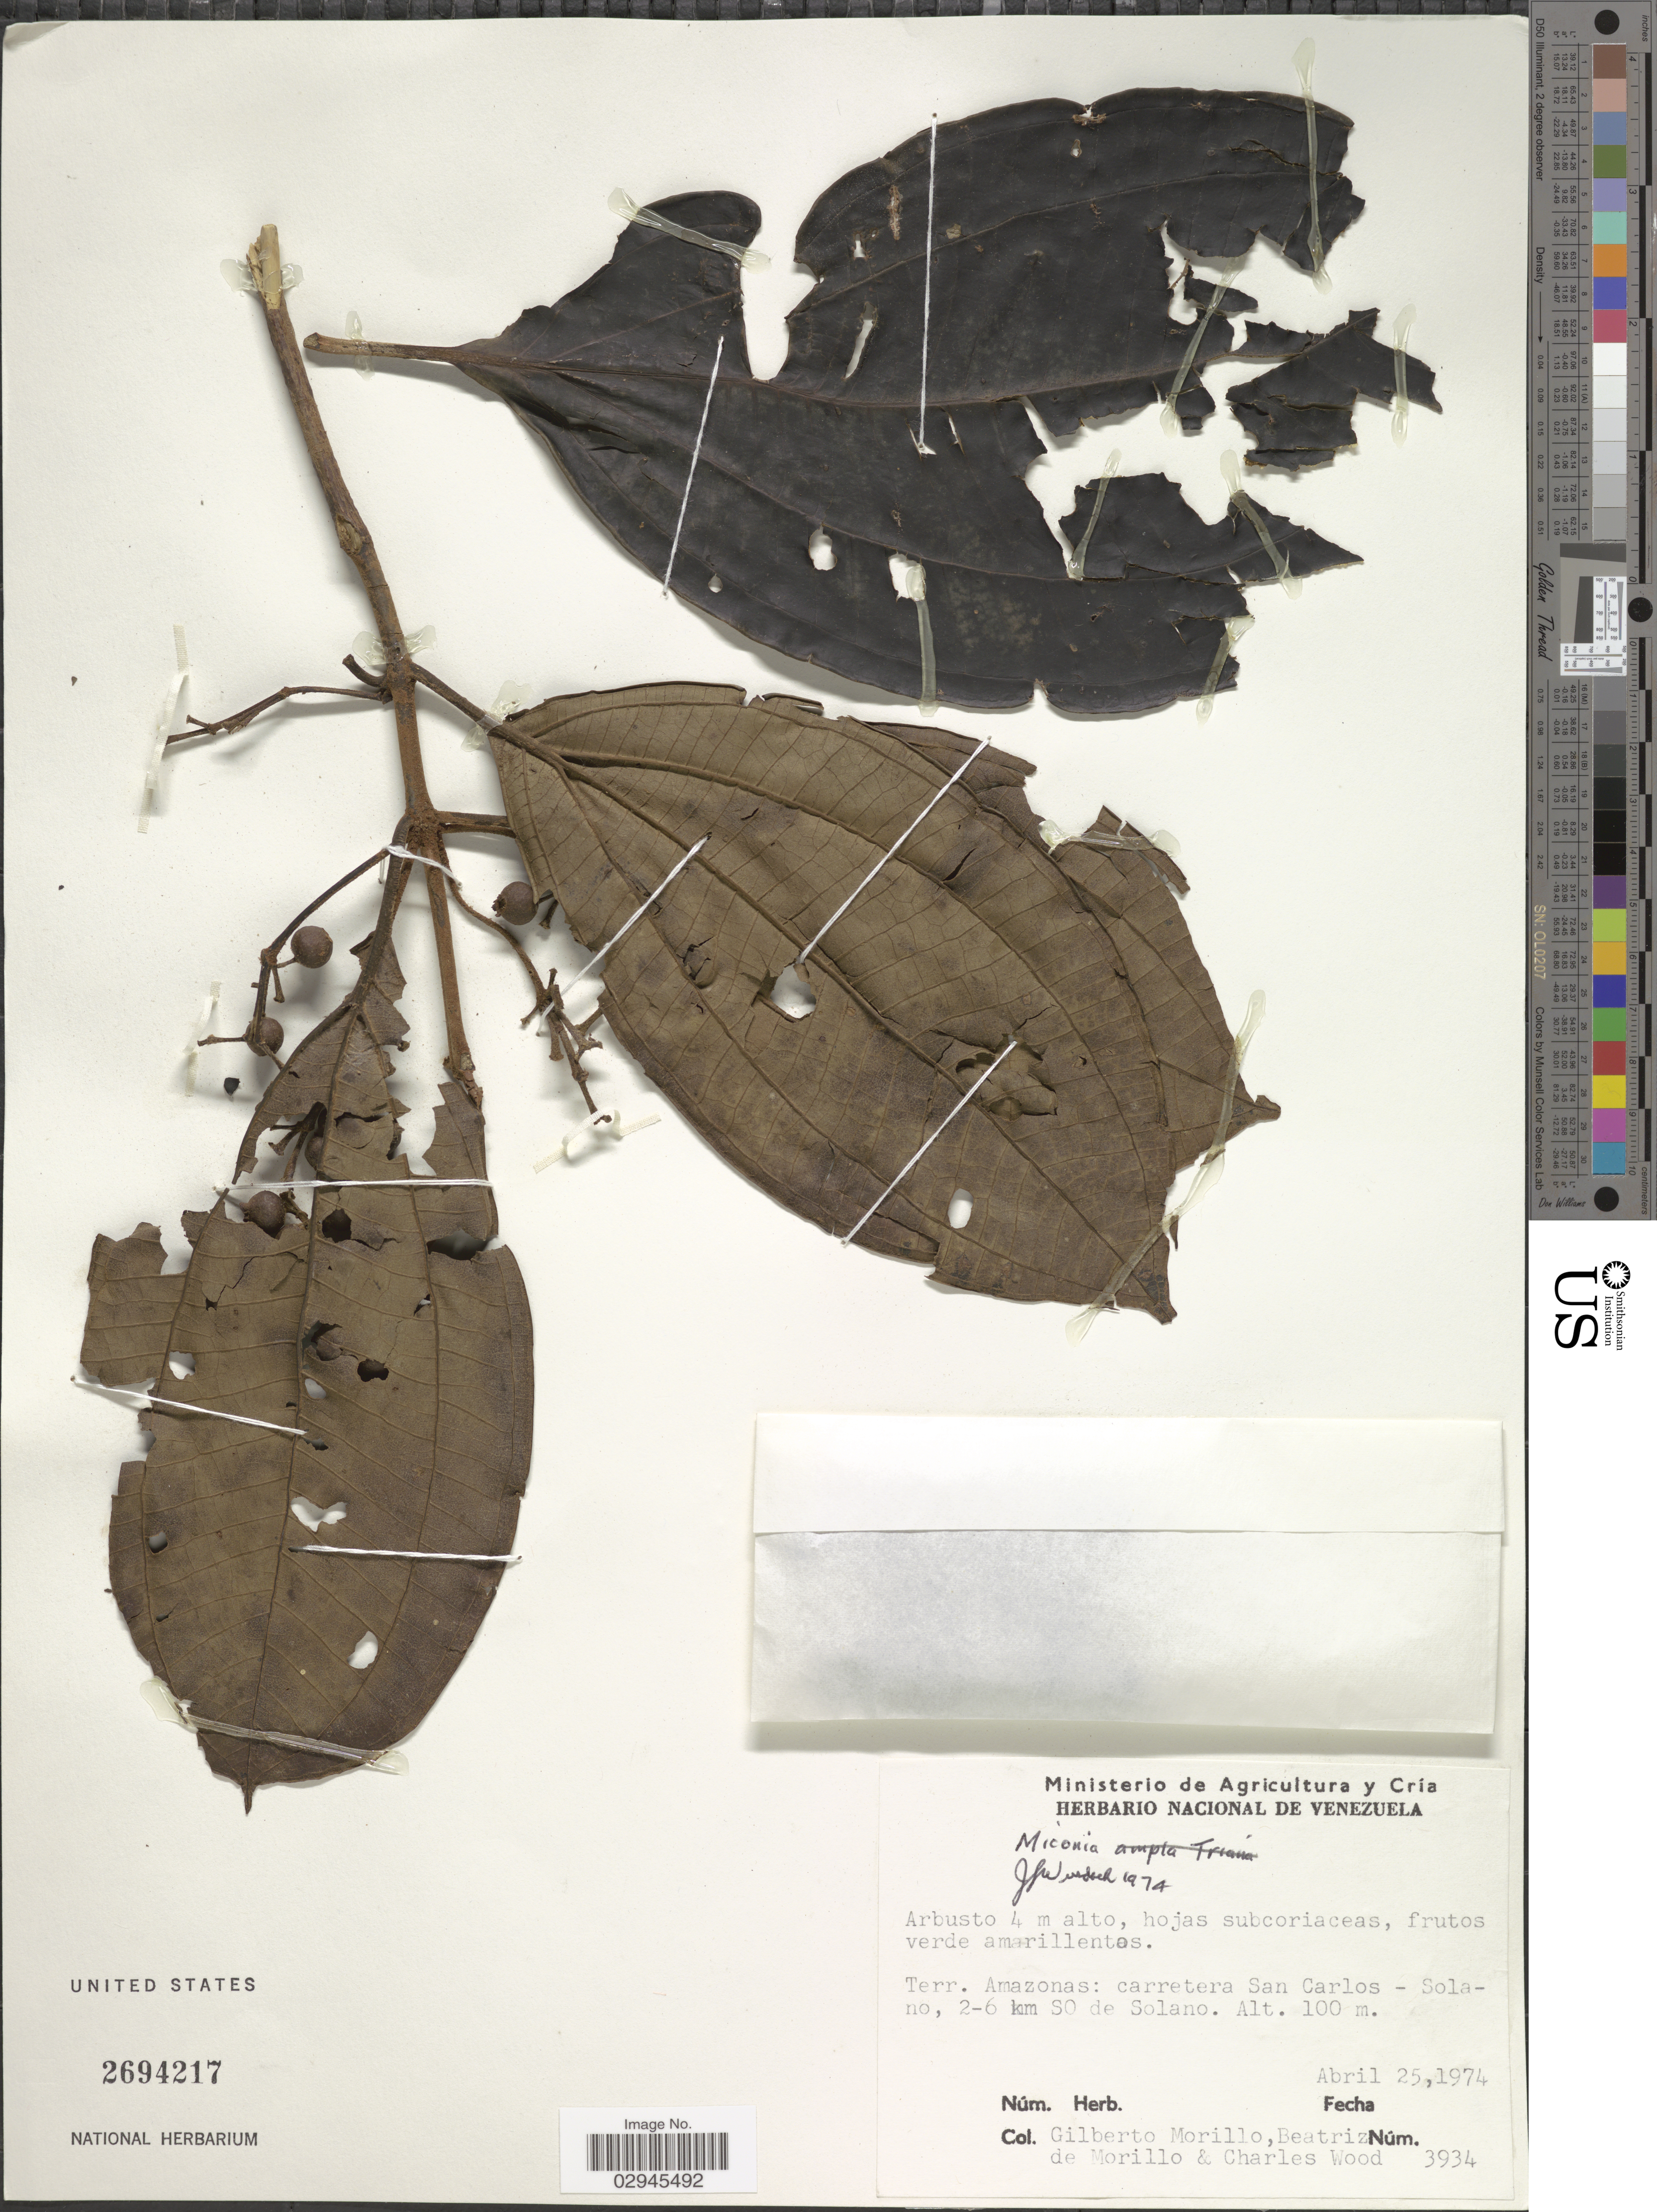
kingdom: Plantae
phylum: Tracheophyta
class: Magnoliopsida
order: Myrtales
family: Melastomataceae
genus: Miconia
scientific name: Miconia sp.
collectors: G. N. Morillo, B. Morillo & C. Wood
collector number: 3934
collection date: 1974-04-25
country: Venezuela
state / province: Amazonas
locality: Terr. Amazonas: carretera San Carlos - Solano, 2-6 km SO de Solano.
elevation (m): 100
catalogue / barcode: US 2694217